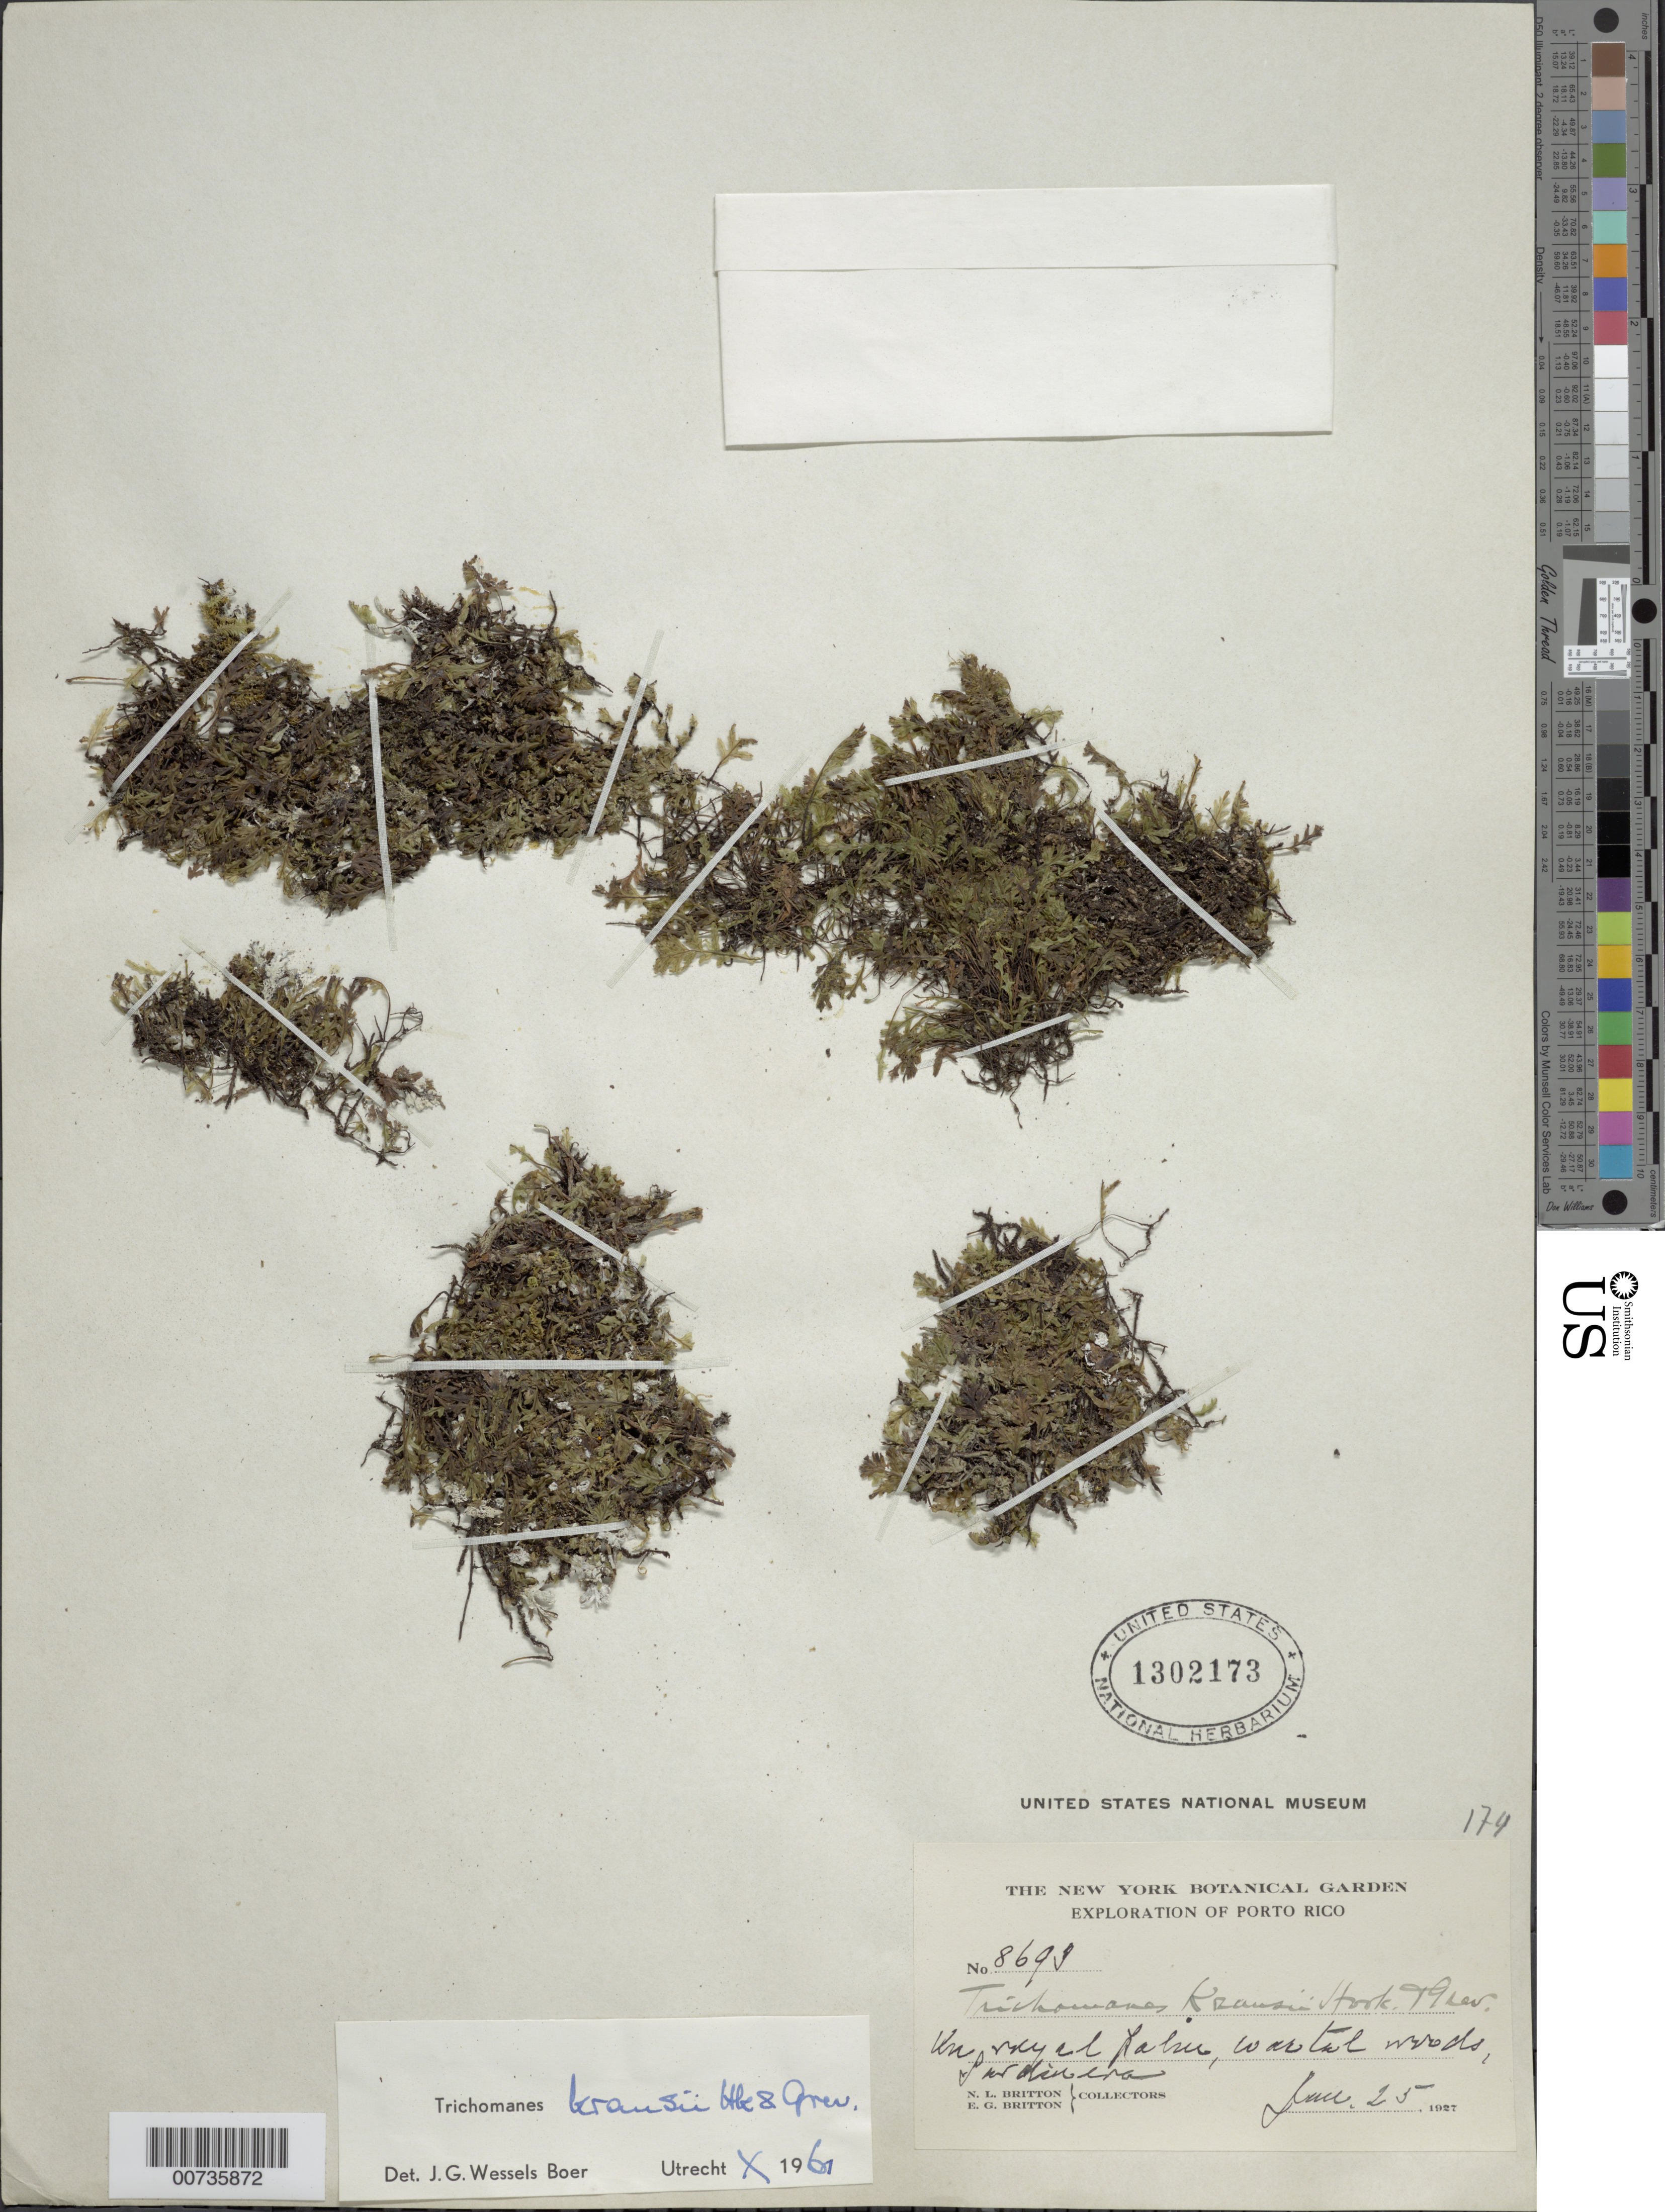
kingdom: Plantae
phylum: Tracheophyta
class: Polypodiopsida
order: Hymenophyllales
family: Hymenophyllaceae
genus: Didymoglossum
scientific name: Didymoglossum kraussii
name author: (Hook. & Grev.) C. Presl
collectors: N. Britton & E. G. Britton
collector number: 8693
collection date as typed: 25 Jan 1927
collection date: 1927-01-25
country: Puerto Rico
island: Mona I.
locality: Sardinera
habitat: On royal palm, coastal woods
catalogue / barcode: US 1302173